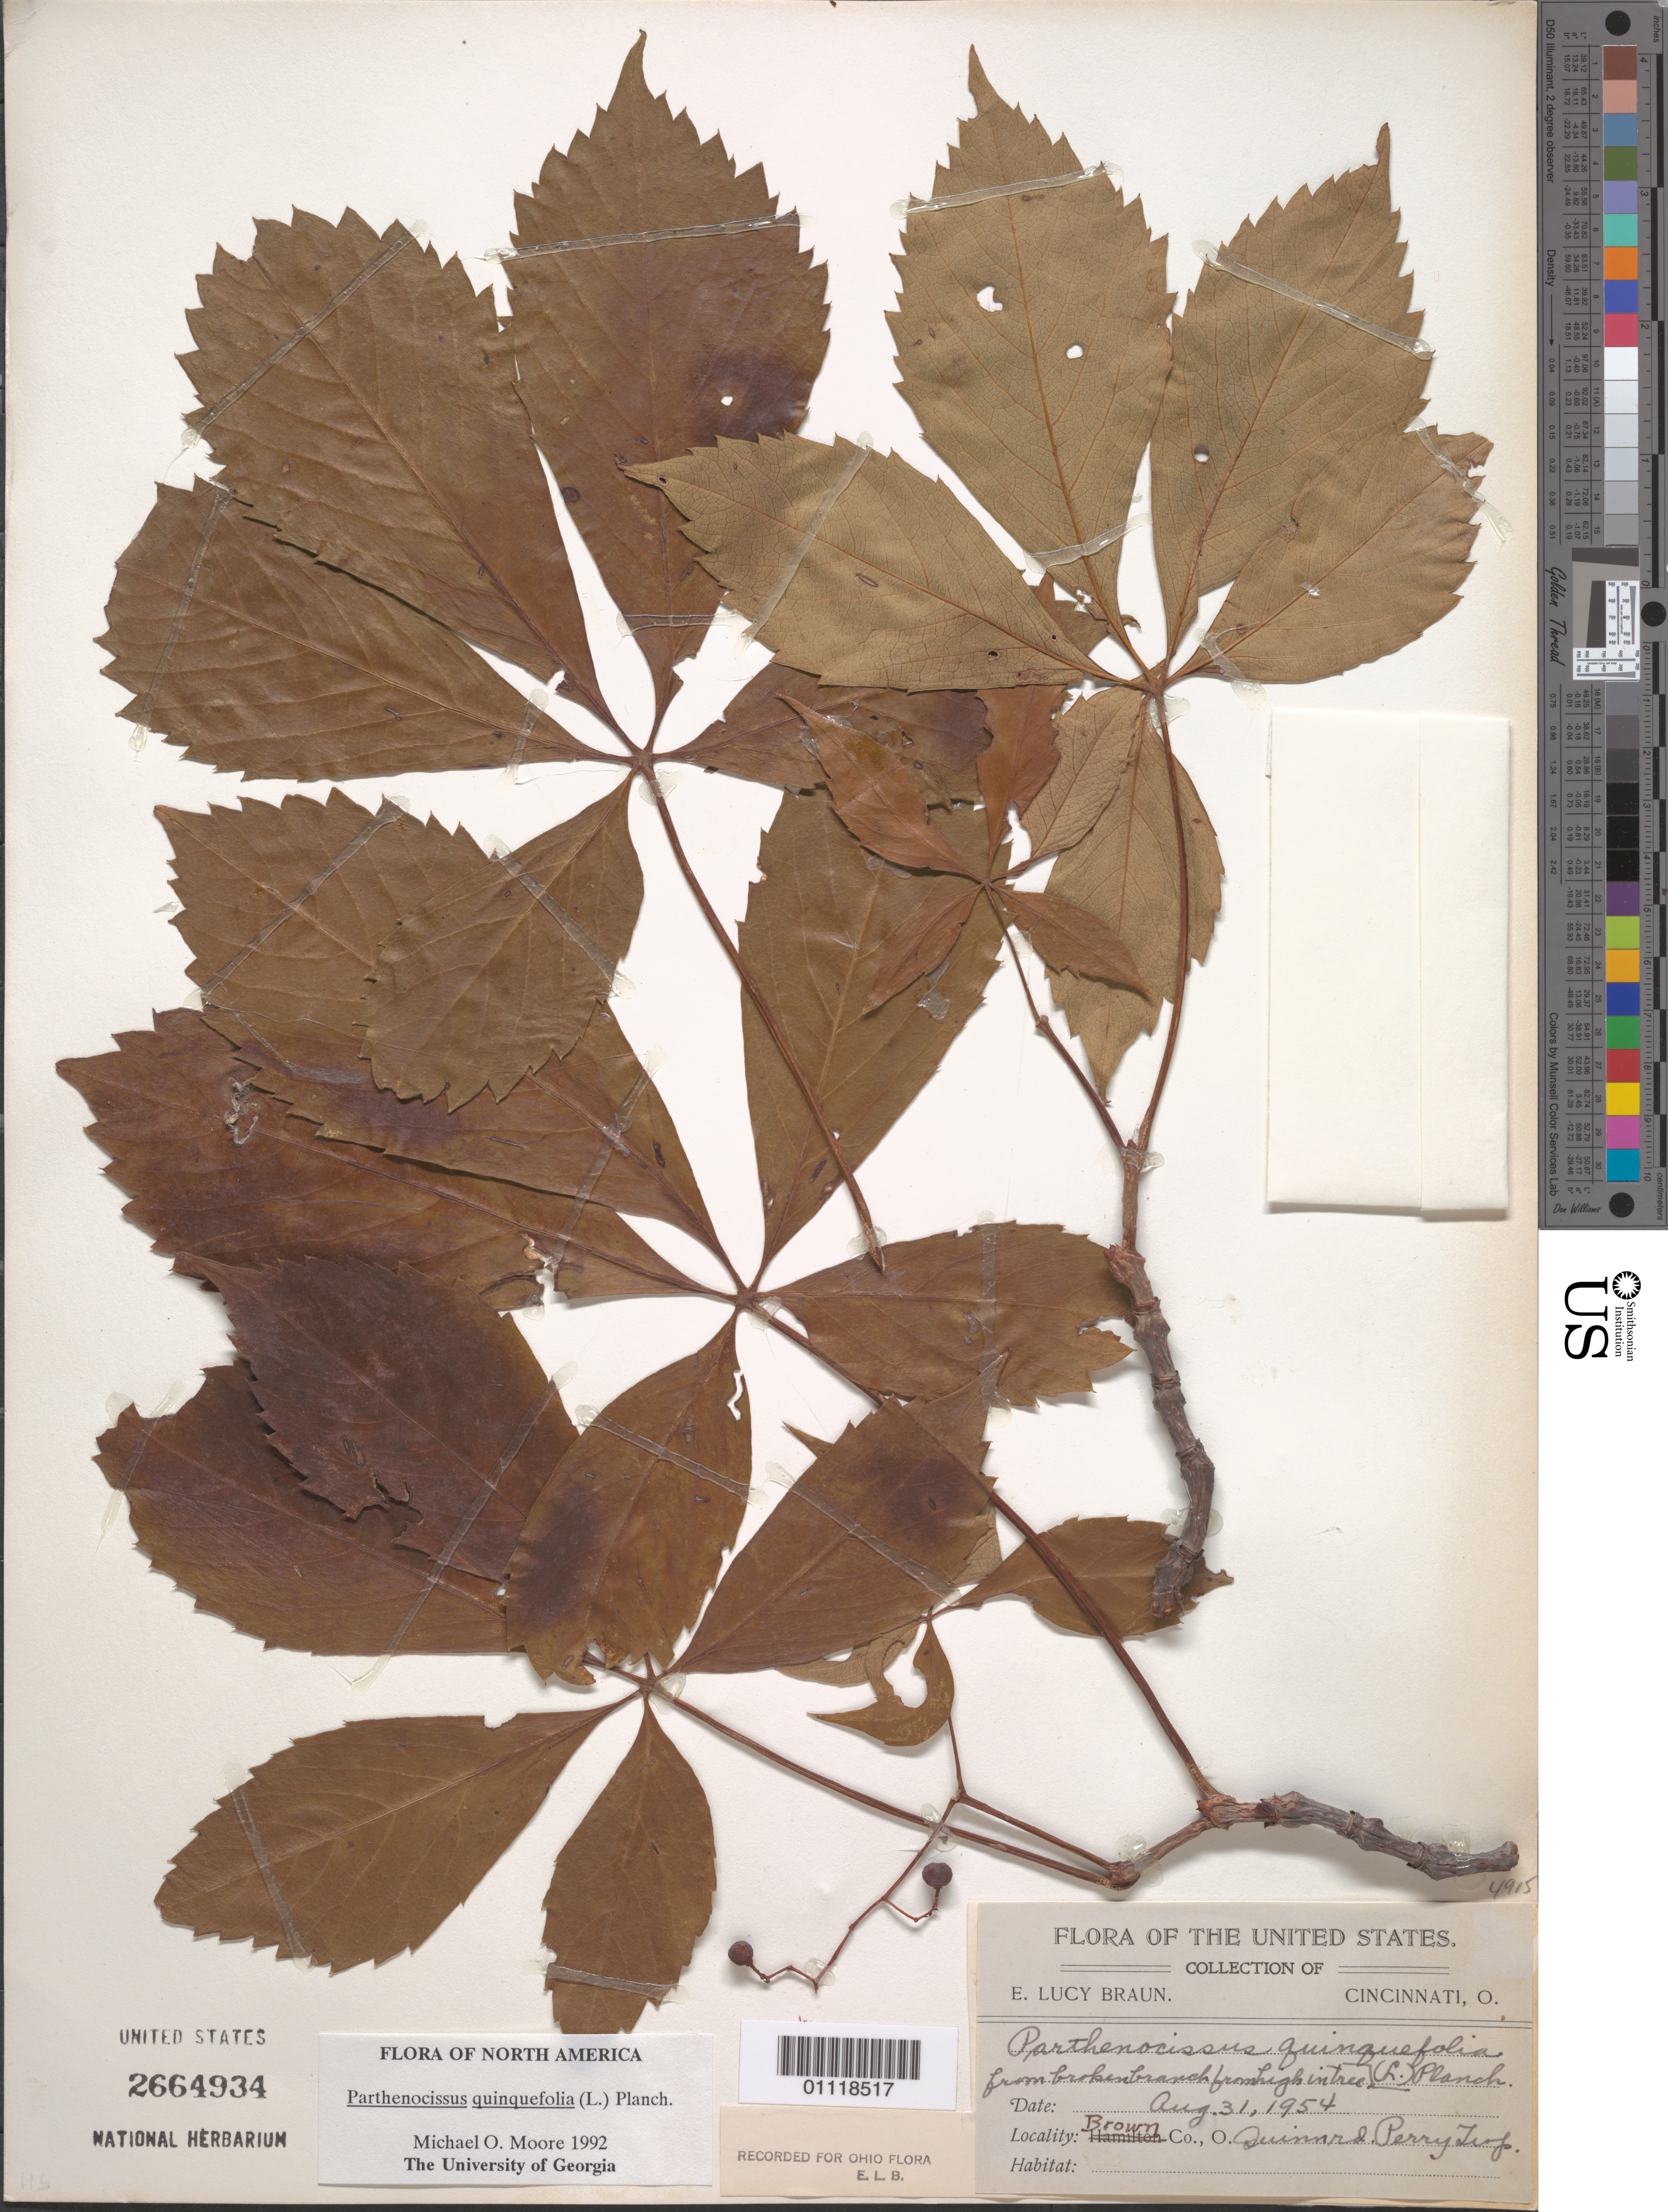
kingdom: Plantae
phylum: Tracheophyta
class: Magnoliopsida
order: Vitales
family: Vitaceae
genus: Parthenocissus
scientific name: Parthenocissus quinquefolia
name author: (L.) Planch.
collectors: E. L. Braun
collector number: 4915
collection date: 1954-08-31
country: United States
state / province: Ohio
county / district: Brown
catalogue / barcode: US 2664934